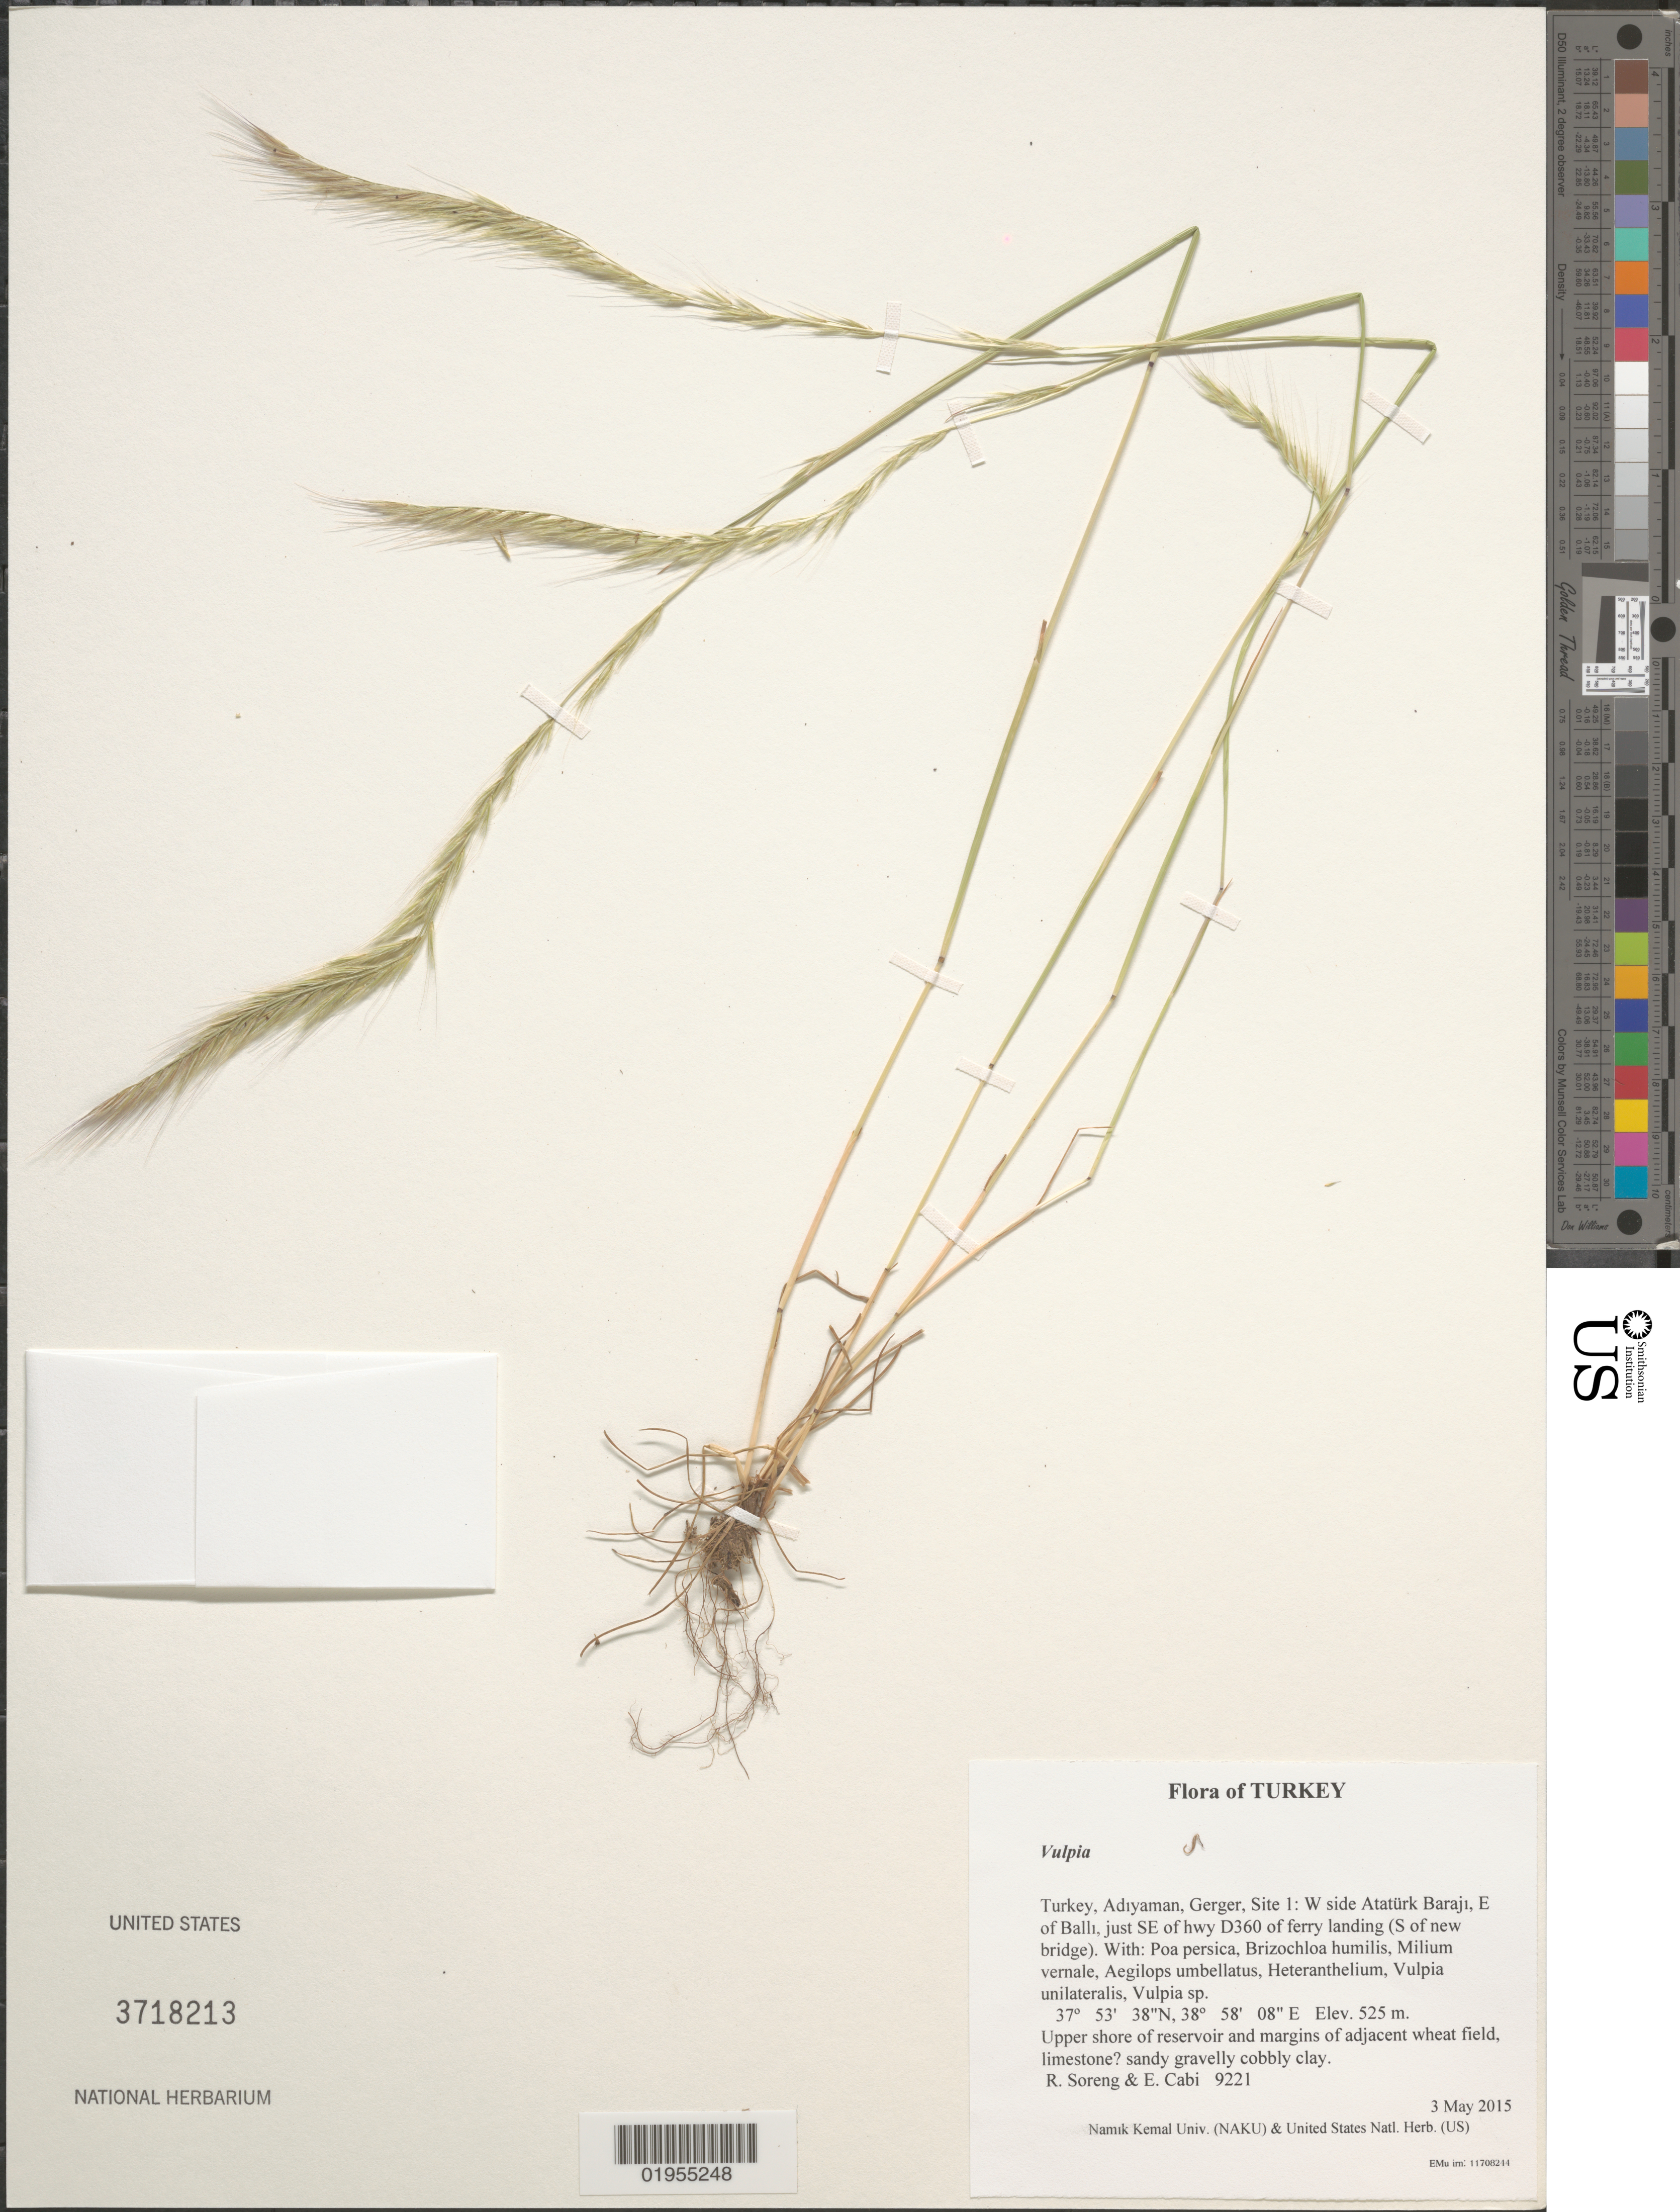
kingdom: Plantae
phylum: Tracheophyta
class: Liliopsida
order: Poales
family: Poaceae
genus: Vulpia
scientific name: Vulpia sp.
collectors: R. J. Soreng & E. Cabi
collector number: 9221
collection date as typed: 2015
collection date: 2015-05-03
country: Turkey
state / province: Adiyaman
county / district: Gerger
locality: Site 1: W side Ataturk Baraji, E of Balli, just SE of hwy D360 of ferry landing (S of new bridge)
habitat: Upper shore of reservoir and margins of adjacent wheat field, limestone? sandy gravelly cobbly clay.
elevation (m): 525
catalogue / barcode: US 3718213